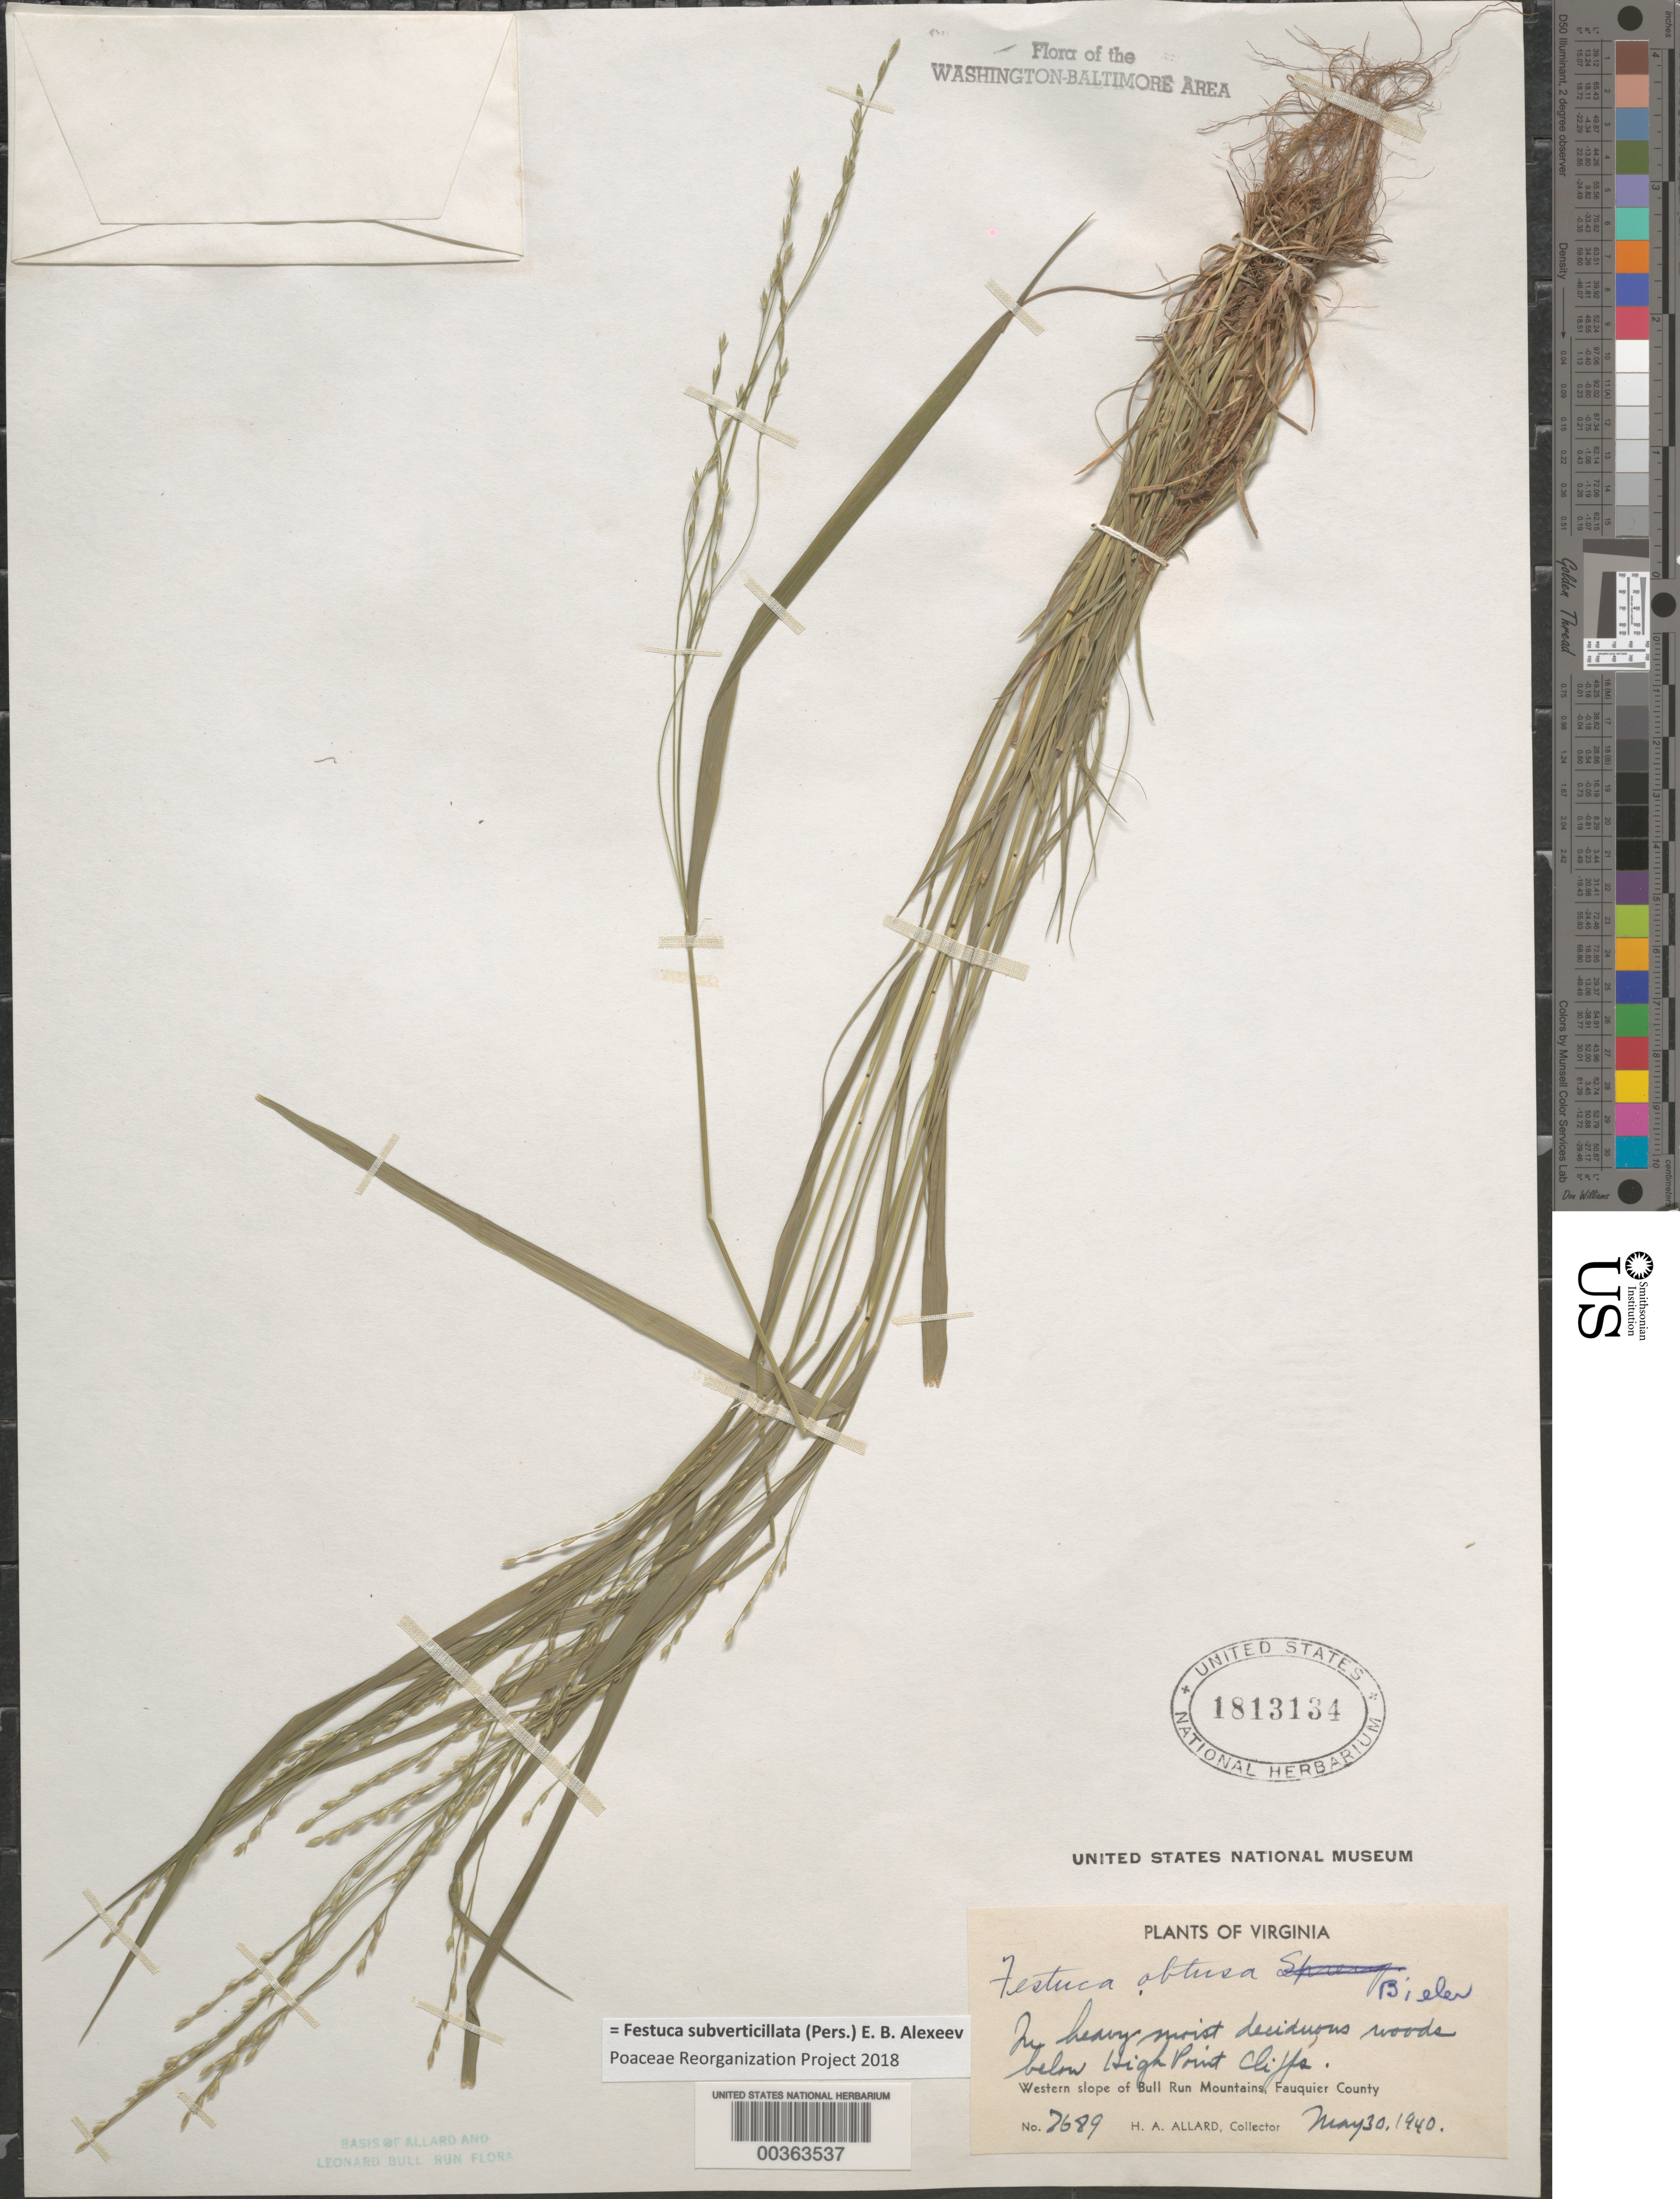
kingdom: Plantae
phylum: Tracheophyta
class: Liliopsida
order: Poales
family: Poaceae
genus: Festuca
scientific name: Festuca subverticillata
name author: (Pers.) E.B. Alexeev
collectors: H. A. Allard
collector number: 7689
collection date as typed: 30 May 1940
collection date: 1940-05-30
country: United States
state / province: Virginia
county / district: Fauquier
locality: Below High Point Cliffs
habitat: In heavy moist deciduous woods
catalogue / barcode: US 1813134